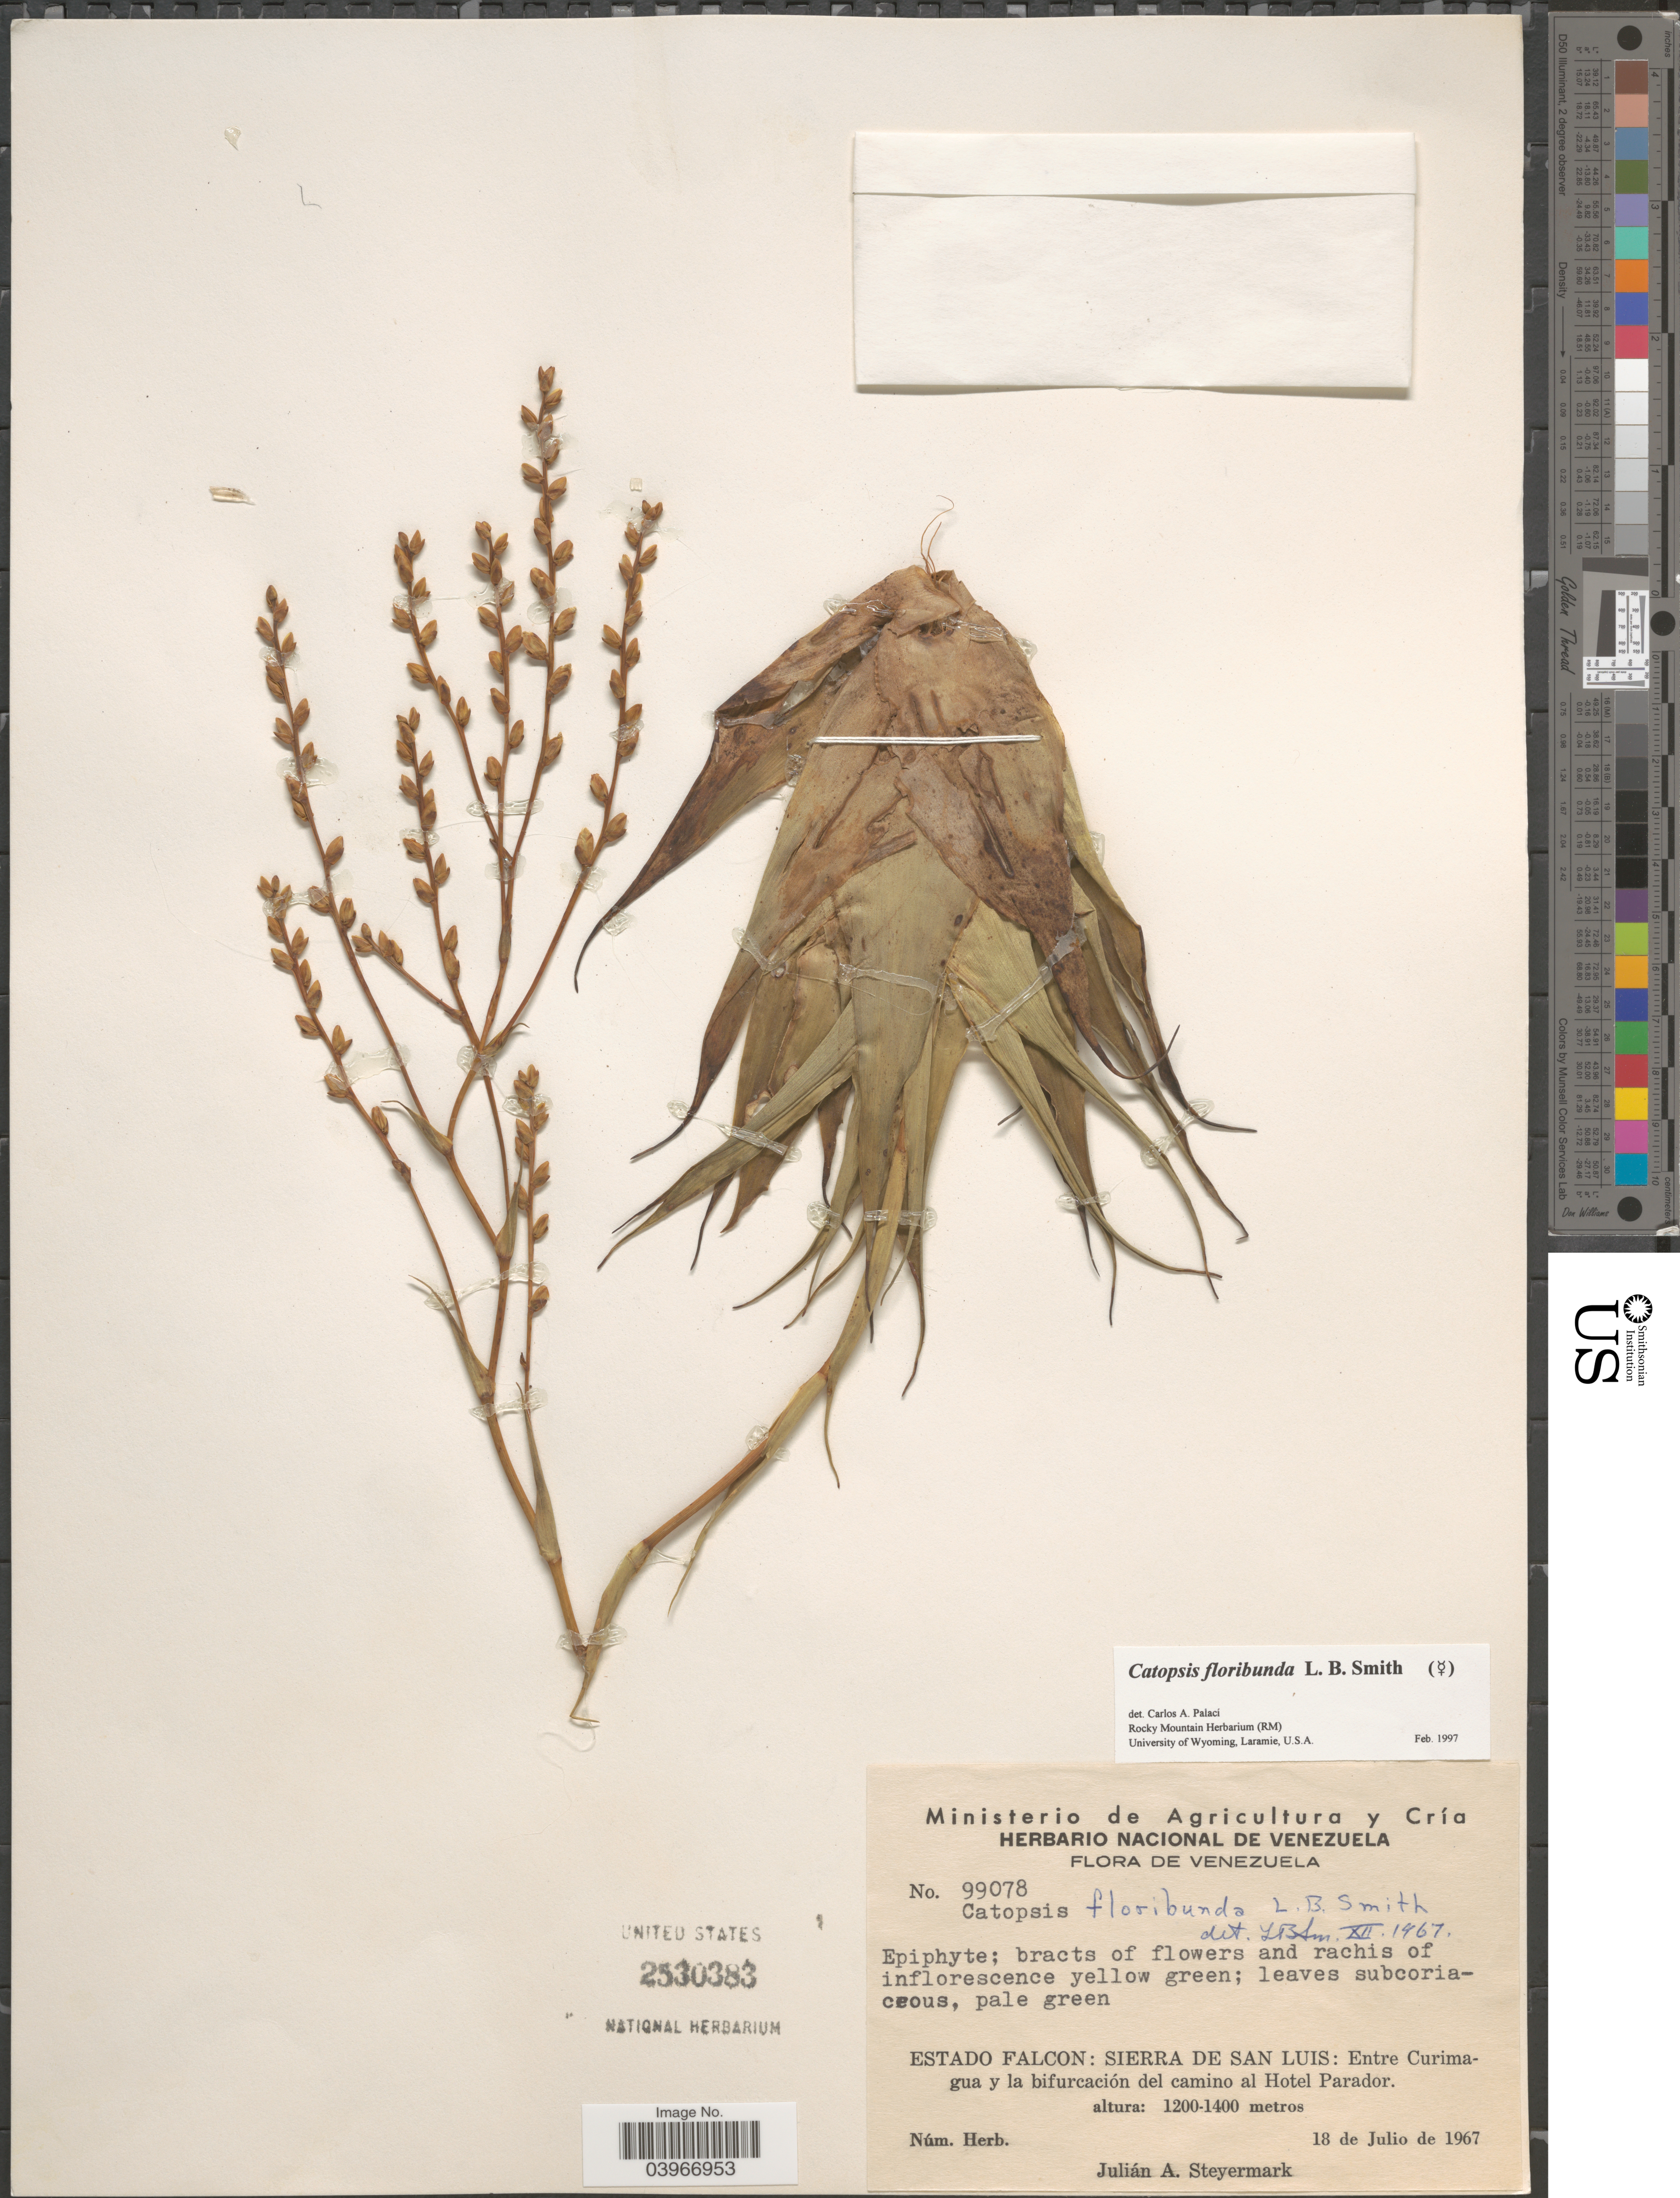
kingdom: Plantae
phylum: Tracheophyta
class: Liliopsida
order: Poales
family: Bromeliaceae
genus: Catopsis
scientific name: Catopsis floribunda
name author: L.B. Sm.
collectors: J. Steyermark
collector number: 99078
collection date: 1967-07-18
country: Venezuela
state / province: Falcon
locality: Sierra de San Luis: Entre Curimagua y la bifurcación del camino al Hotel Parador.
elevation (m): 1200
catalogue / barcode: US 2530383